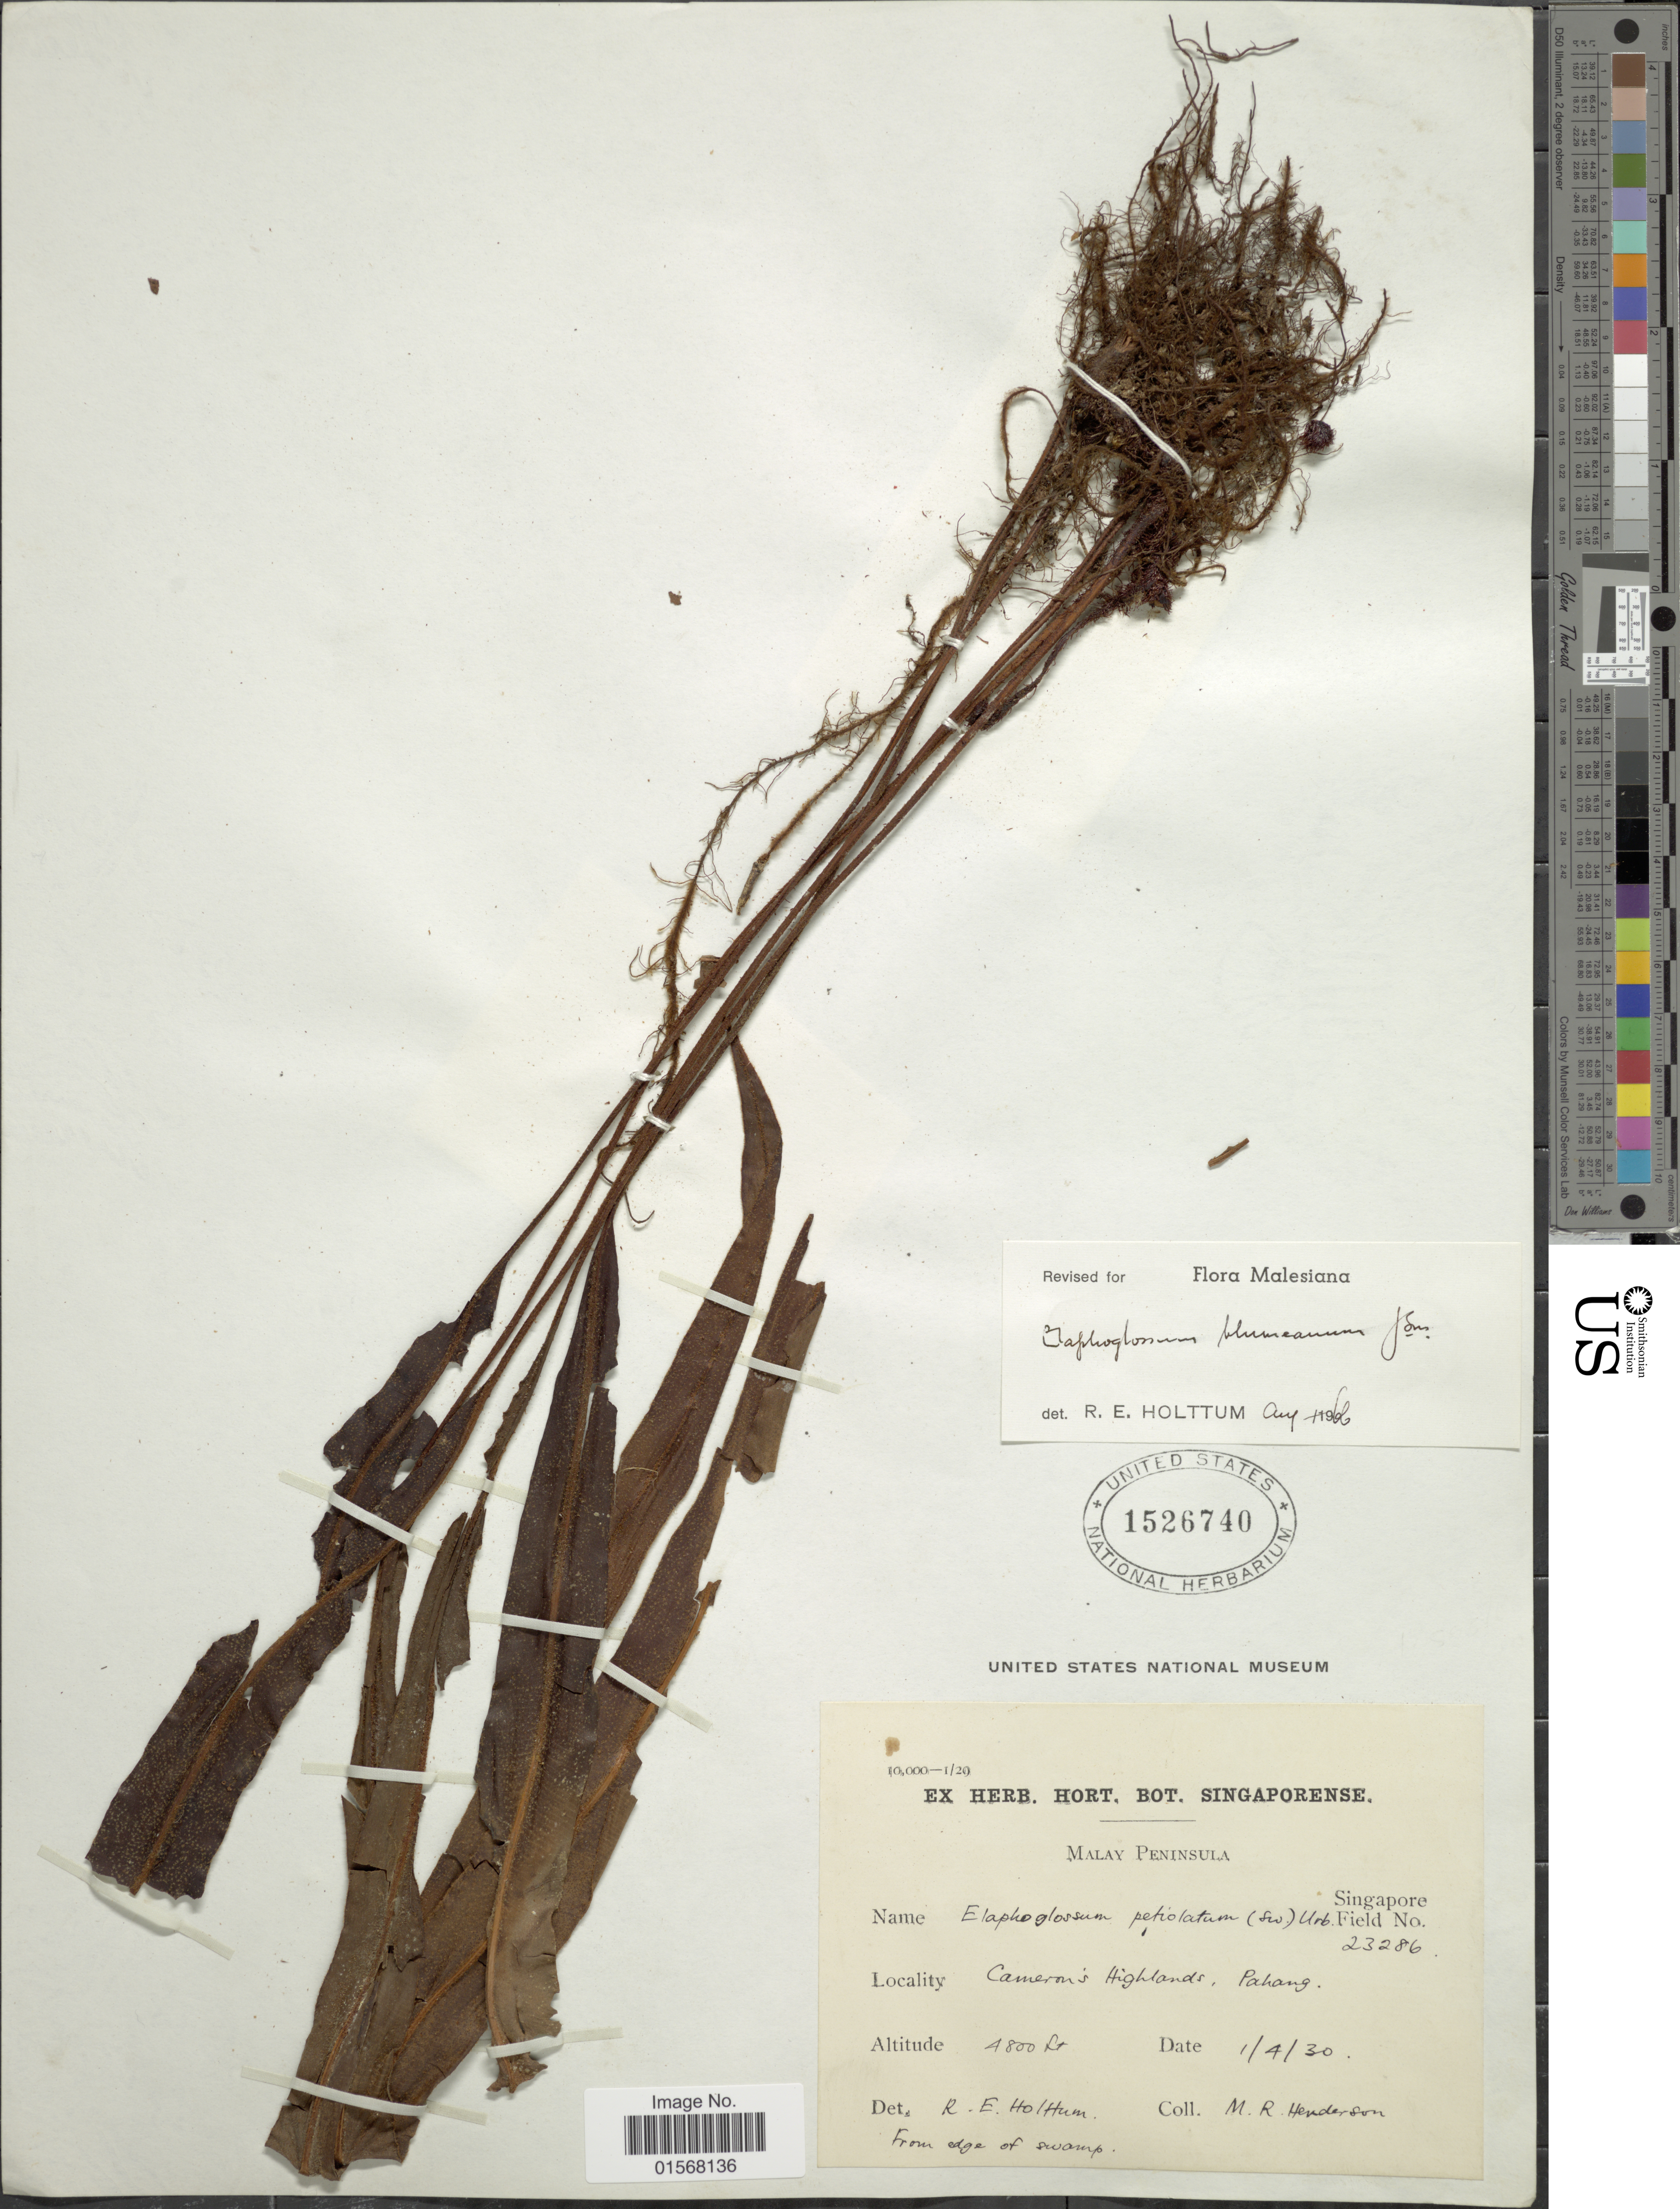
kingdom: Plantae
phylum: Tracheophyta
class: Polypodiopsida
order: Polypodiales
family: Dryopteridaceae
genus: Elaphoglossum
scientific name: Elaphoglossum blumeanum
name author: (Fée) J. Sm.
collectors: M. Henderson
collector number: Singapore Field 23286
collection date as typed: Transcribed d/m/y: 1/4/30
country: Malaysia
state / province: Pahang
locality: Cameron's Highlands, Pahang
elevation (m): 1463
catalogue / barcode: US 1526740